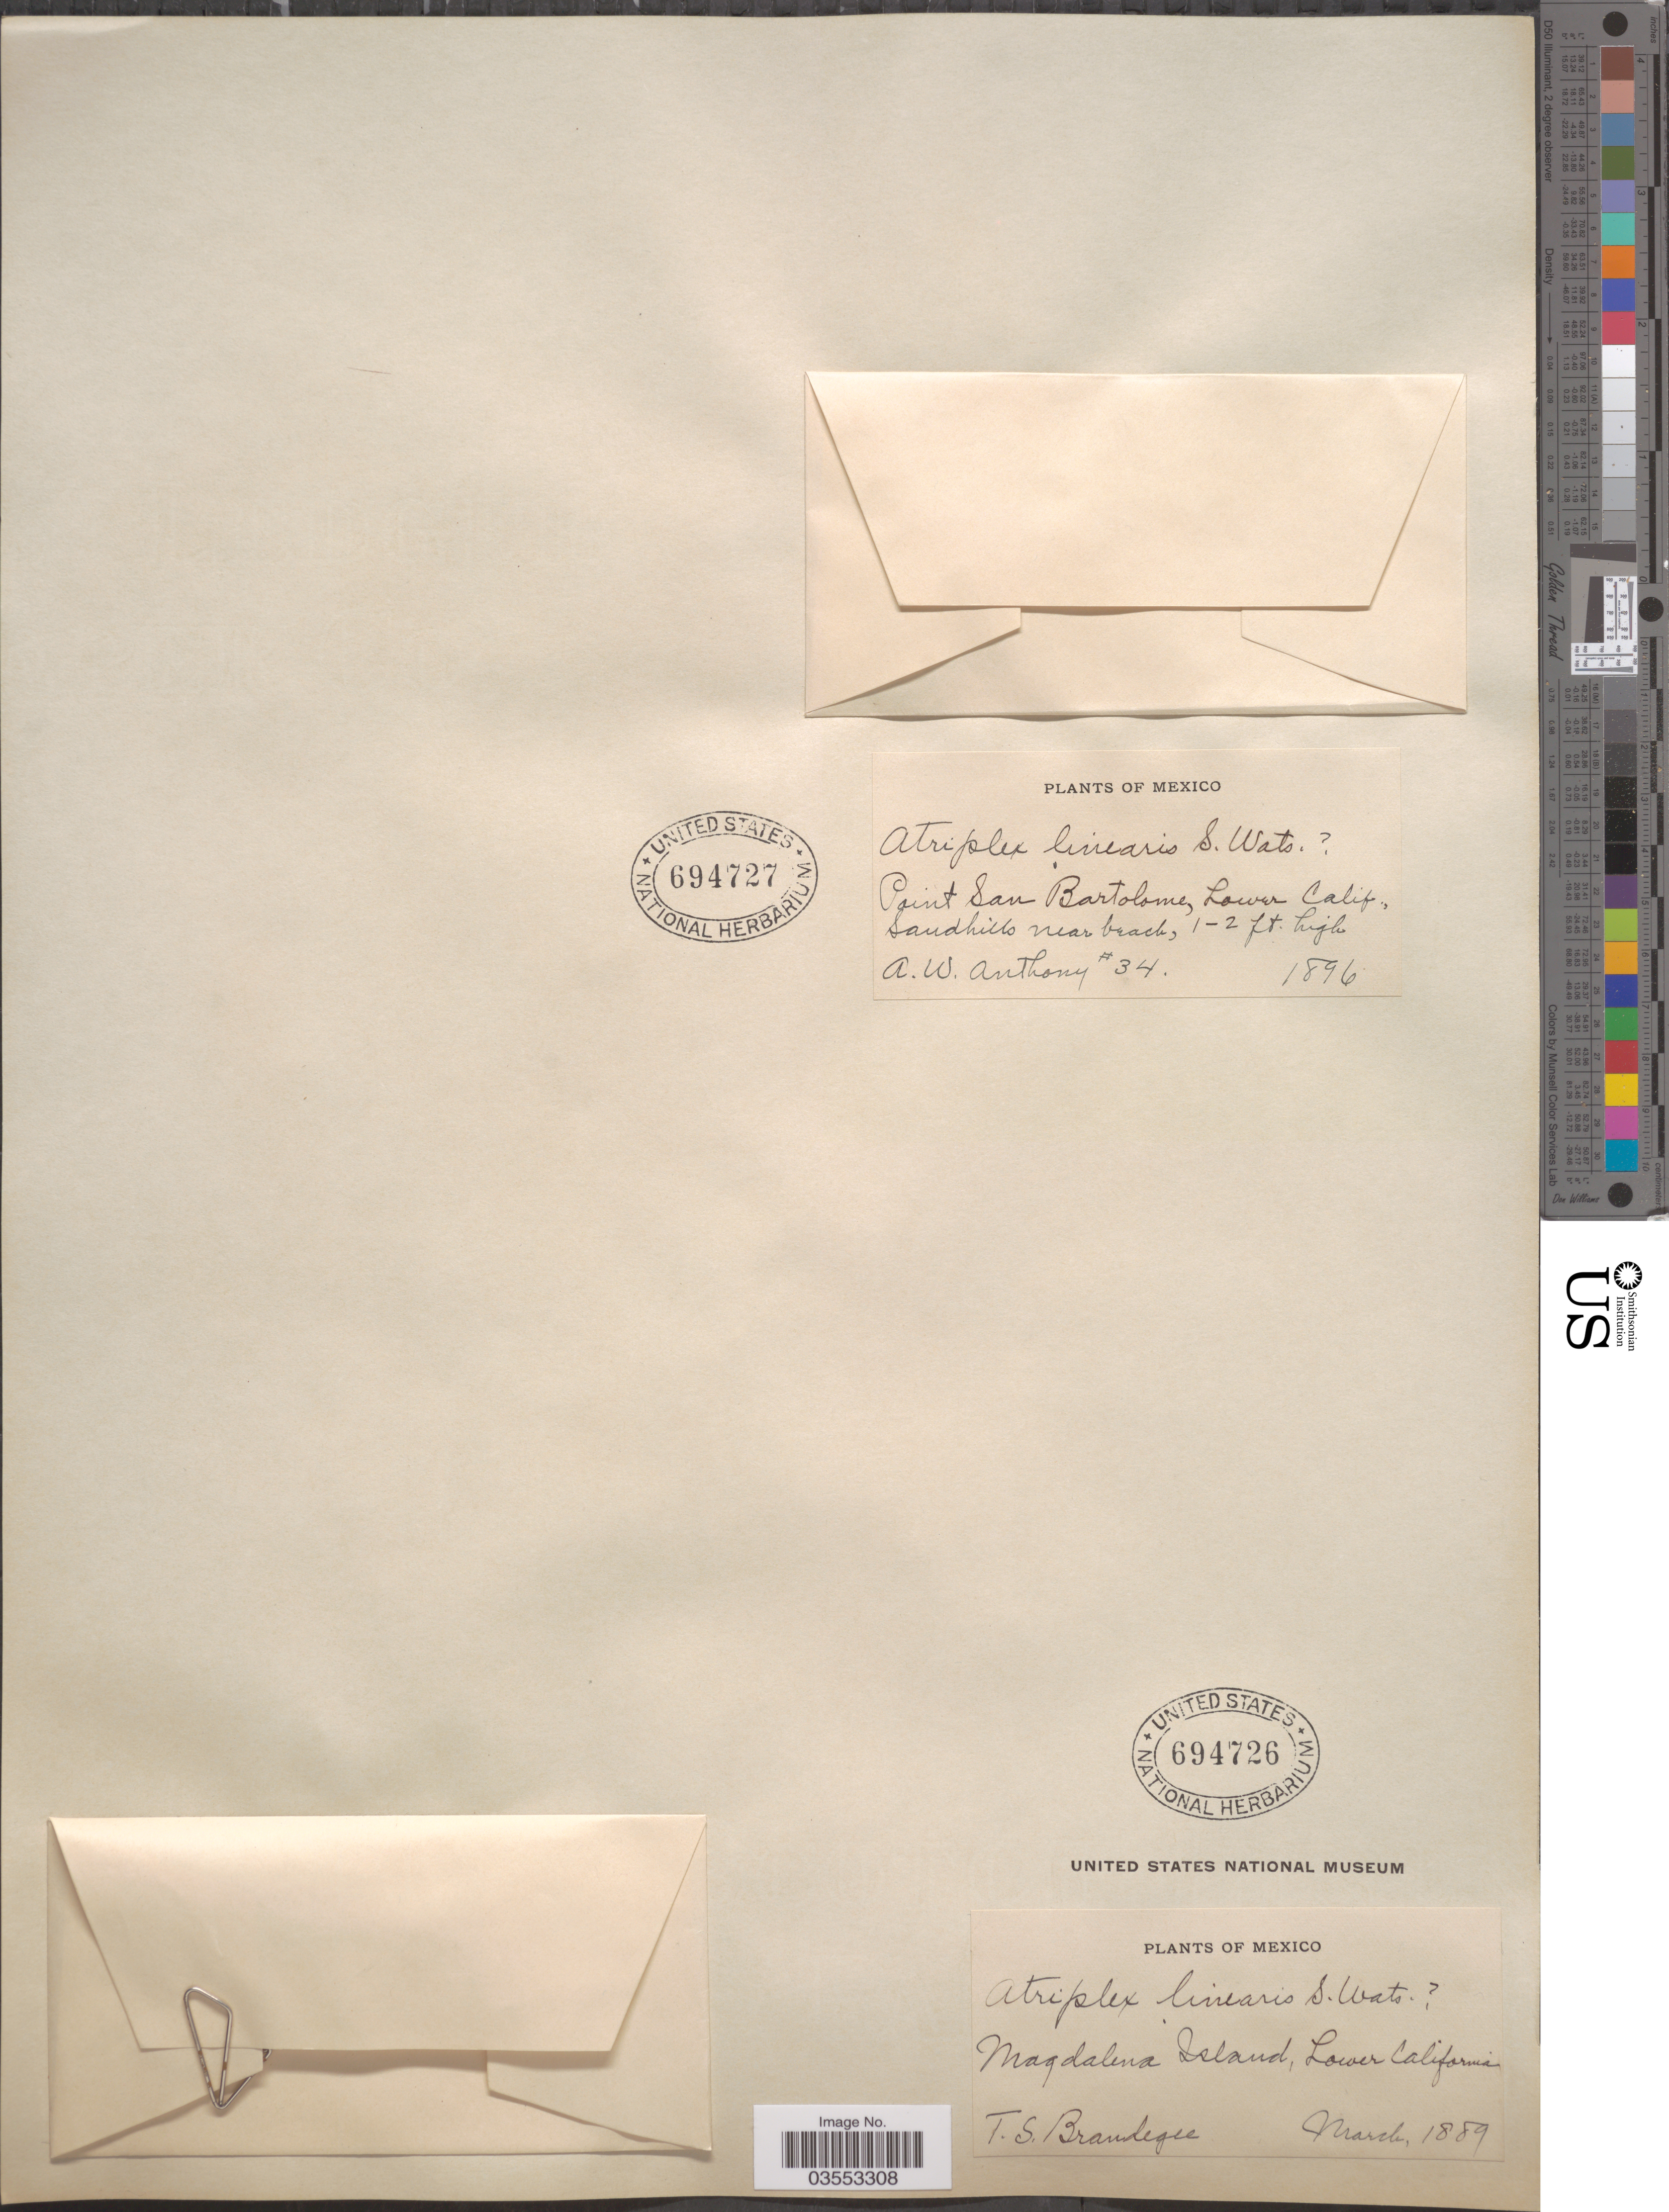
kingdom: Plantae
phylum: Tracheophyta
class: Magnoliopsida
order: Caryophyllales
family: Amaranthaceae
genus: Atriplex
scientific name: Atriplex linearis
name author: S. Watson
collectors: T. S. Brandegee (herbarium)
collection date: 1889-03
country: Mexico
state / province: Baja California Sur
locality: Magdalena Island, Lower California.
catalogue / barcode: US 694726